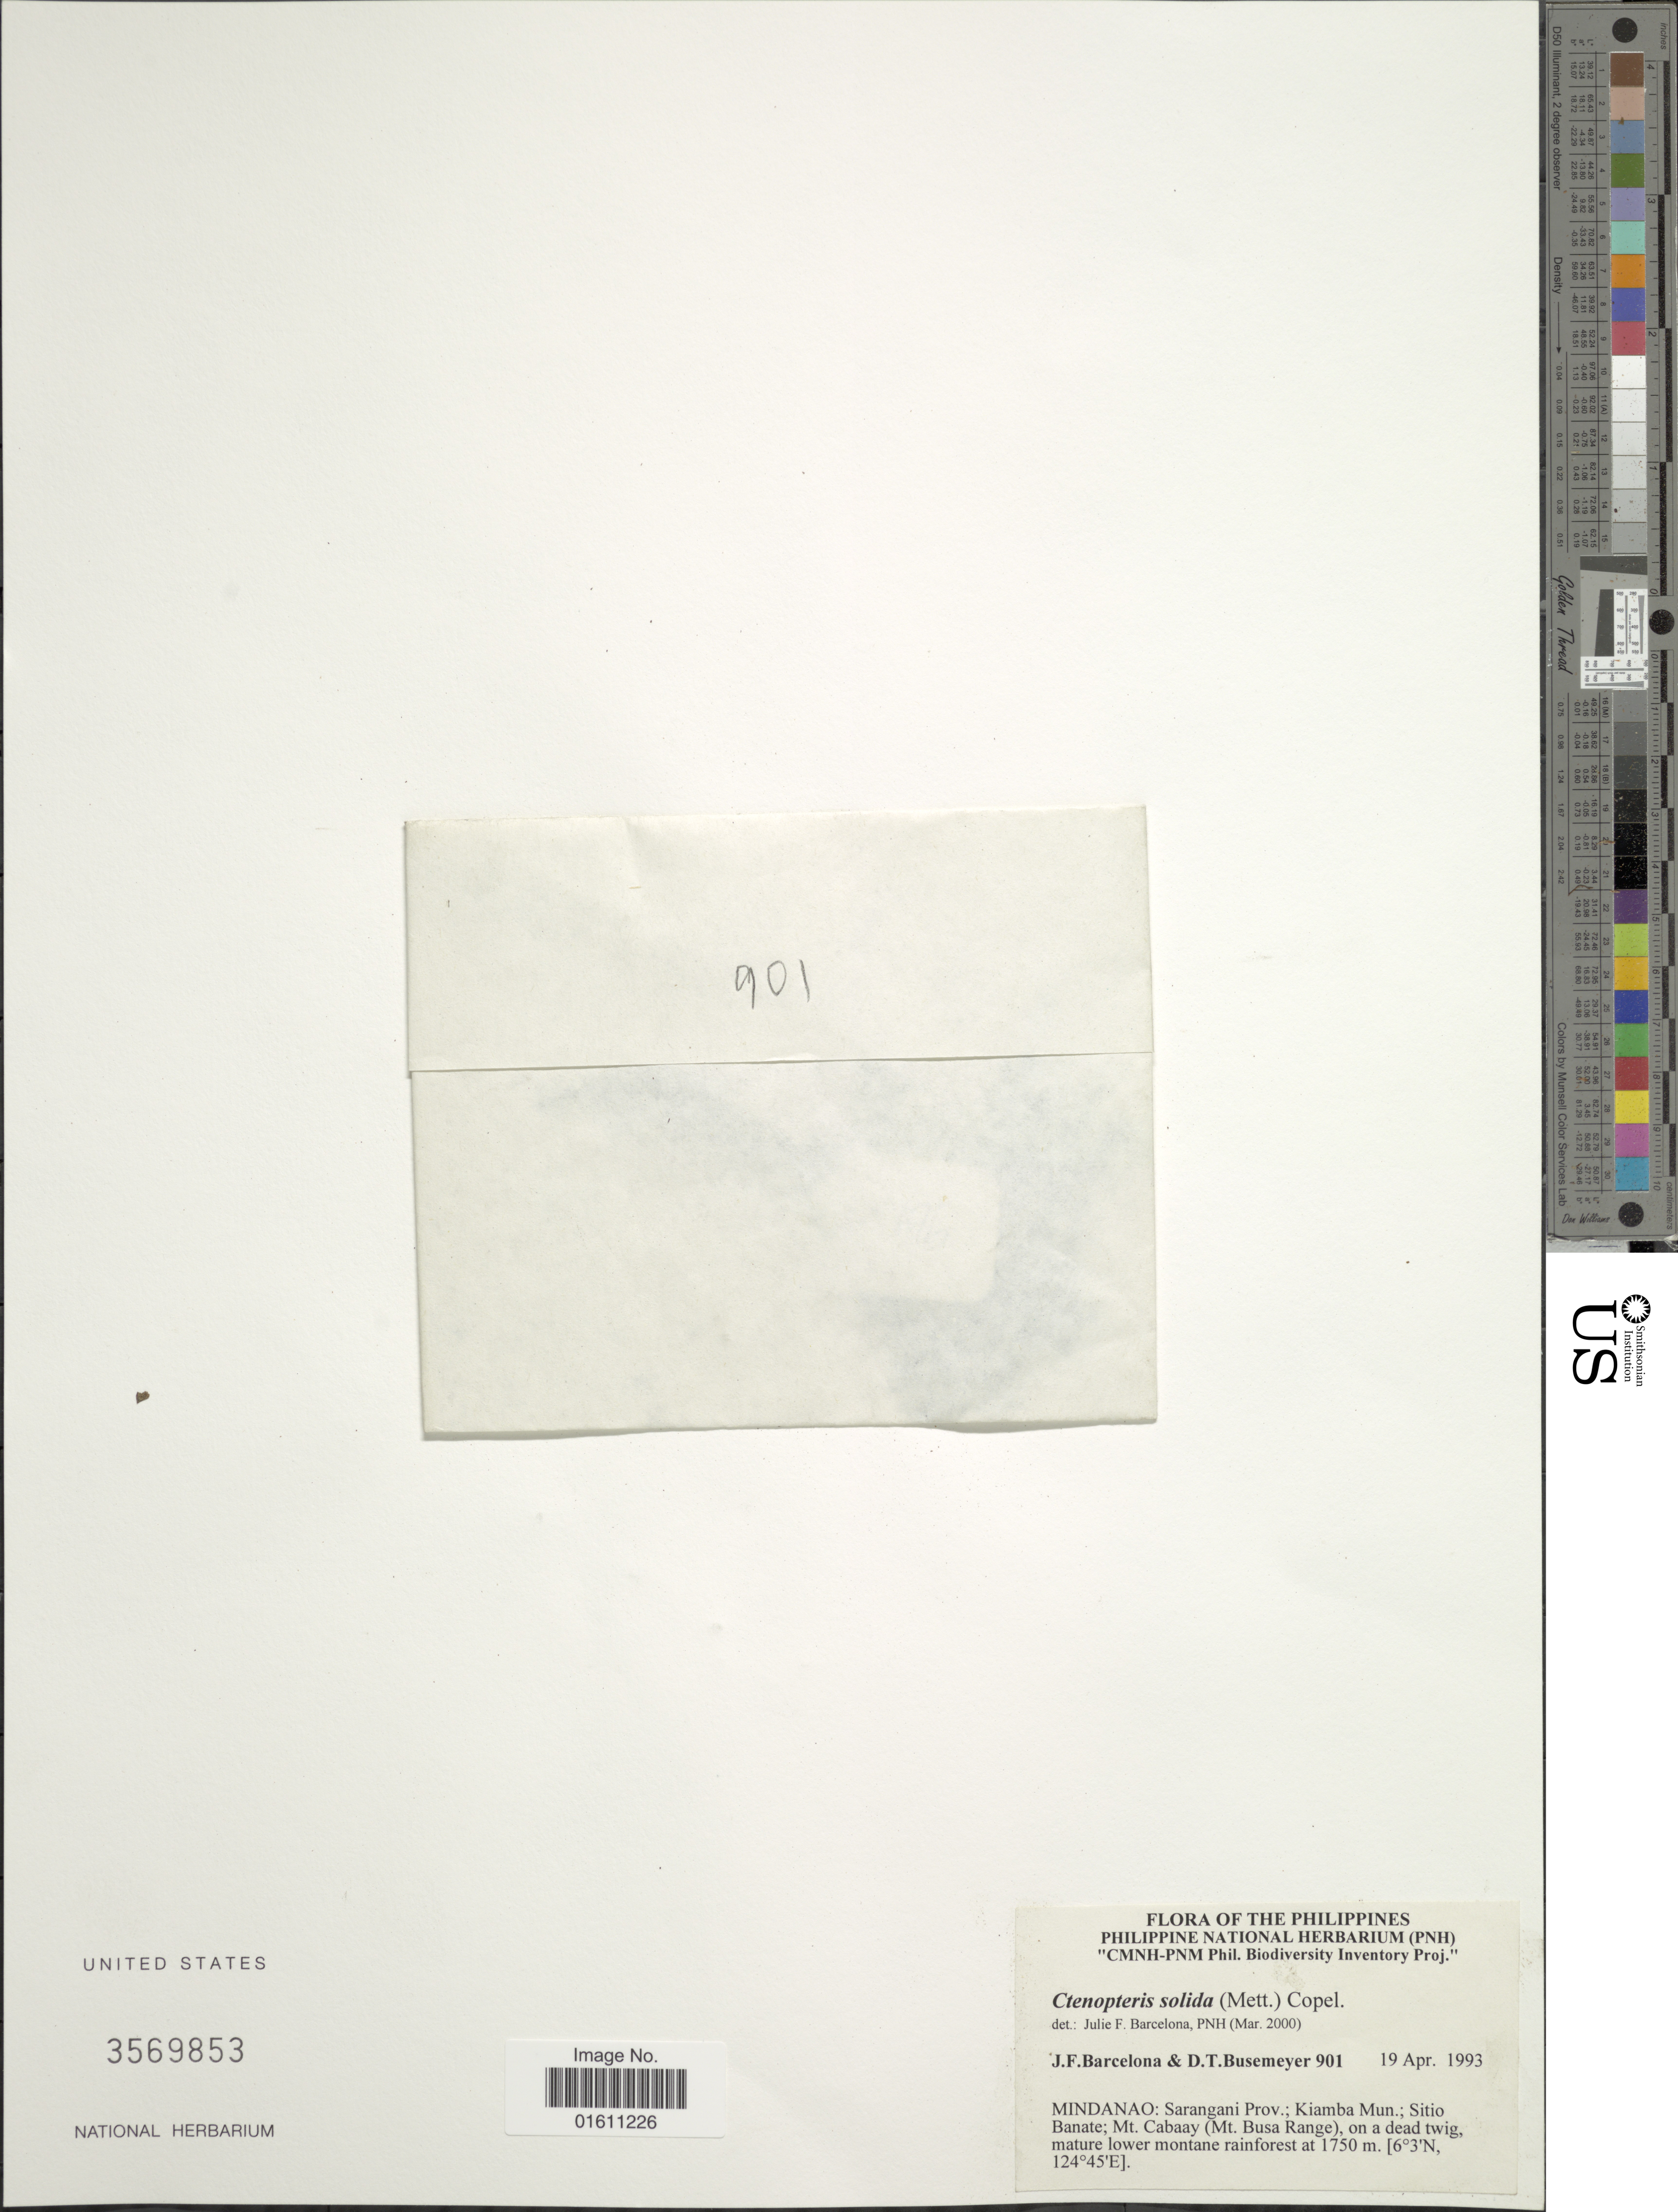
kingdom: Plantae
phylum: Tracheophyta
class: Polypodiopsida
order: Polypodiales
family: Polypodiaceae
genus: Ctenopterella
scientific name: Ctenopterella denticulata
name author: (Blume) Parris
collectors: J. F. Barcelona & D. Busemeyer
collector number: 901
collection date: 1993-04-19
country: Philippines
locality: The Philippines, Mindanao: Sarangani Prov.; Kiamba Mun.; Sitio Banatre; Mt. Cabaay (Mt. Busa Range),on a dead twig.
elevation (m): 1750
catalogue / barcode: US 3569853